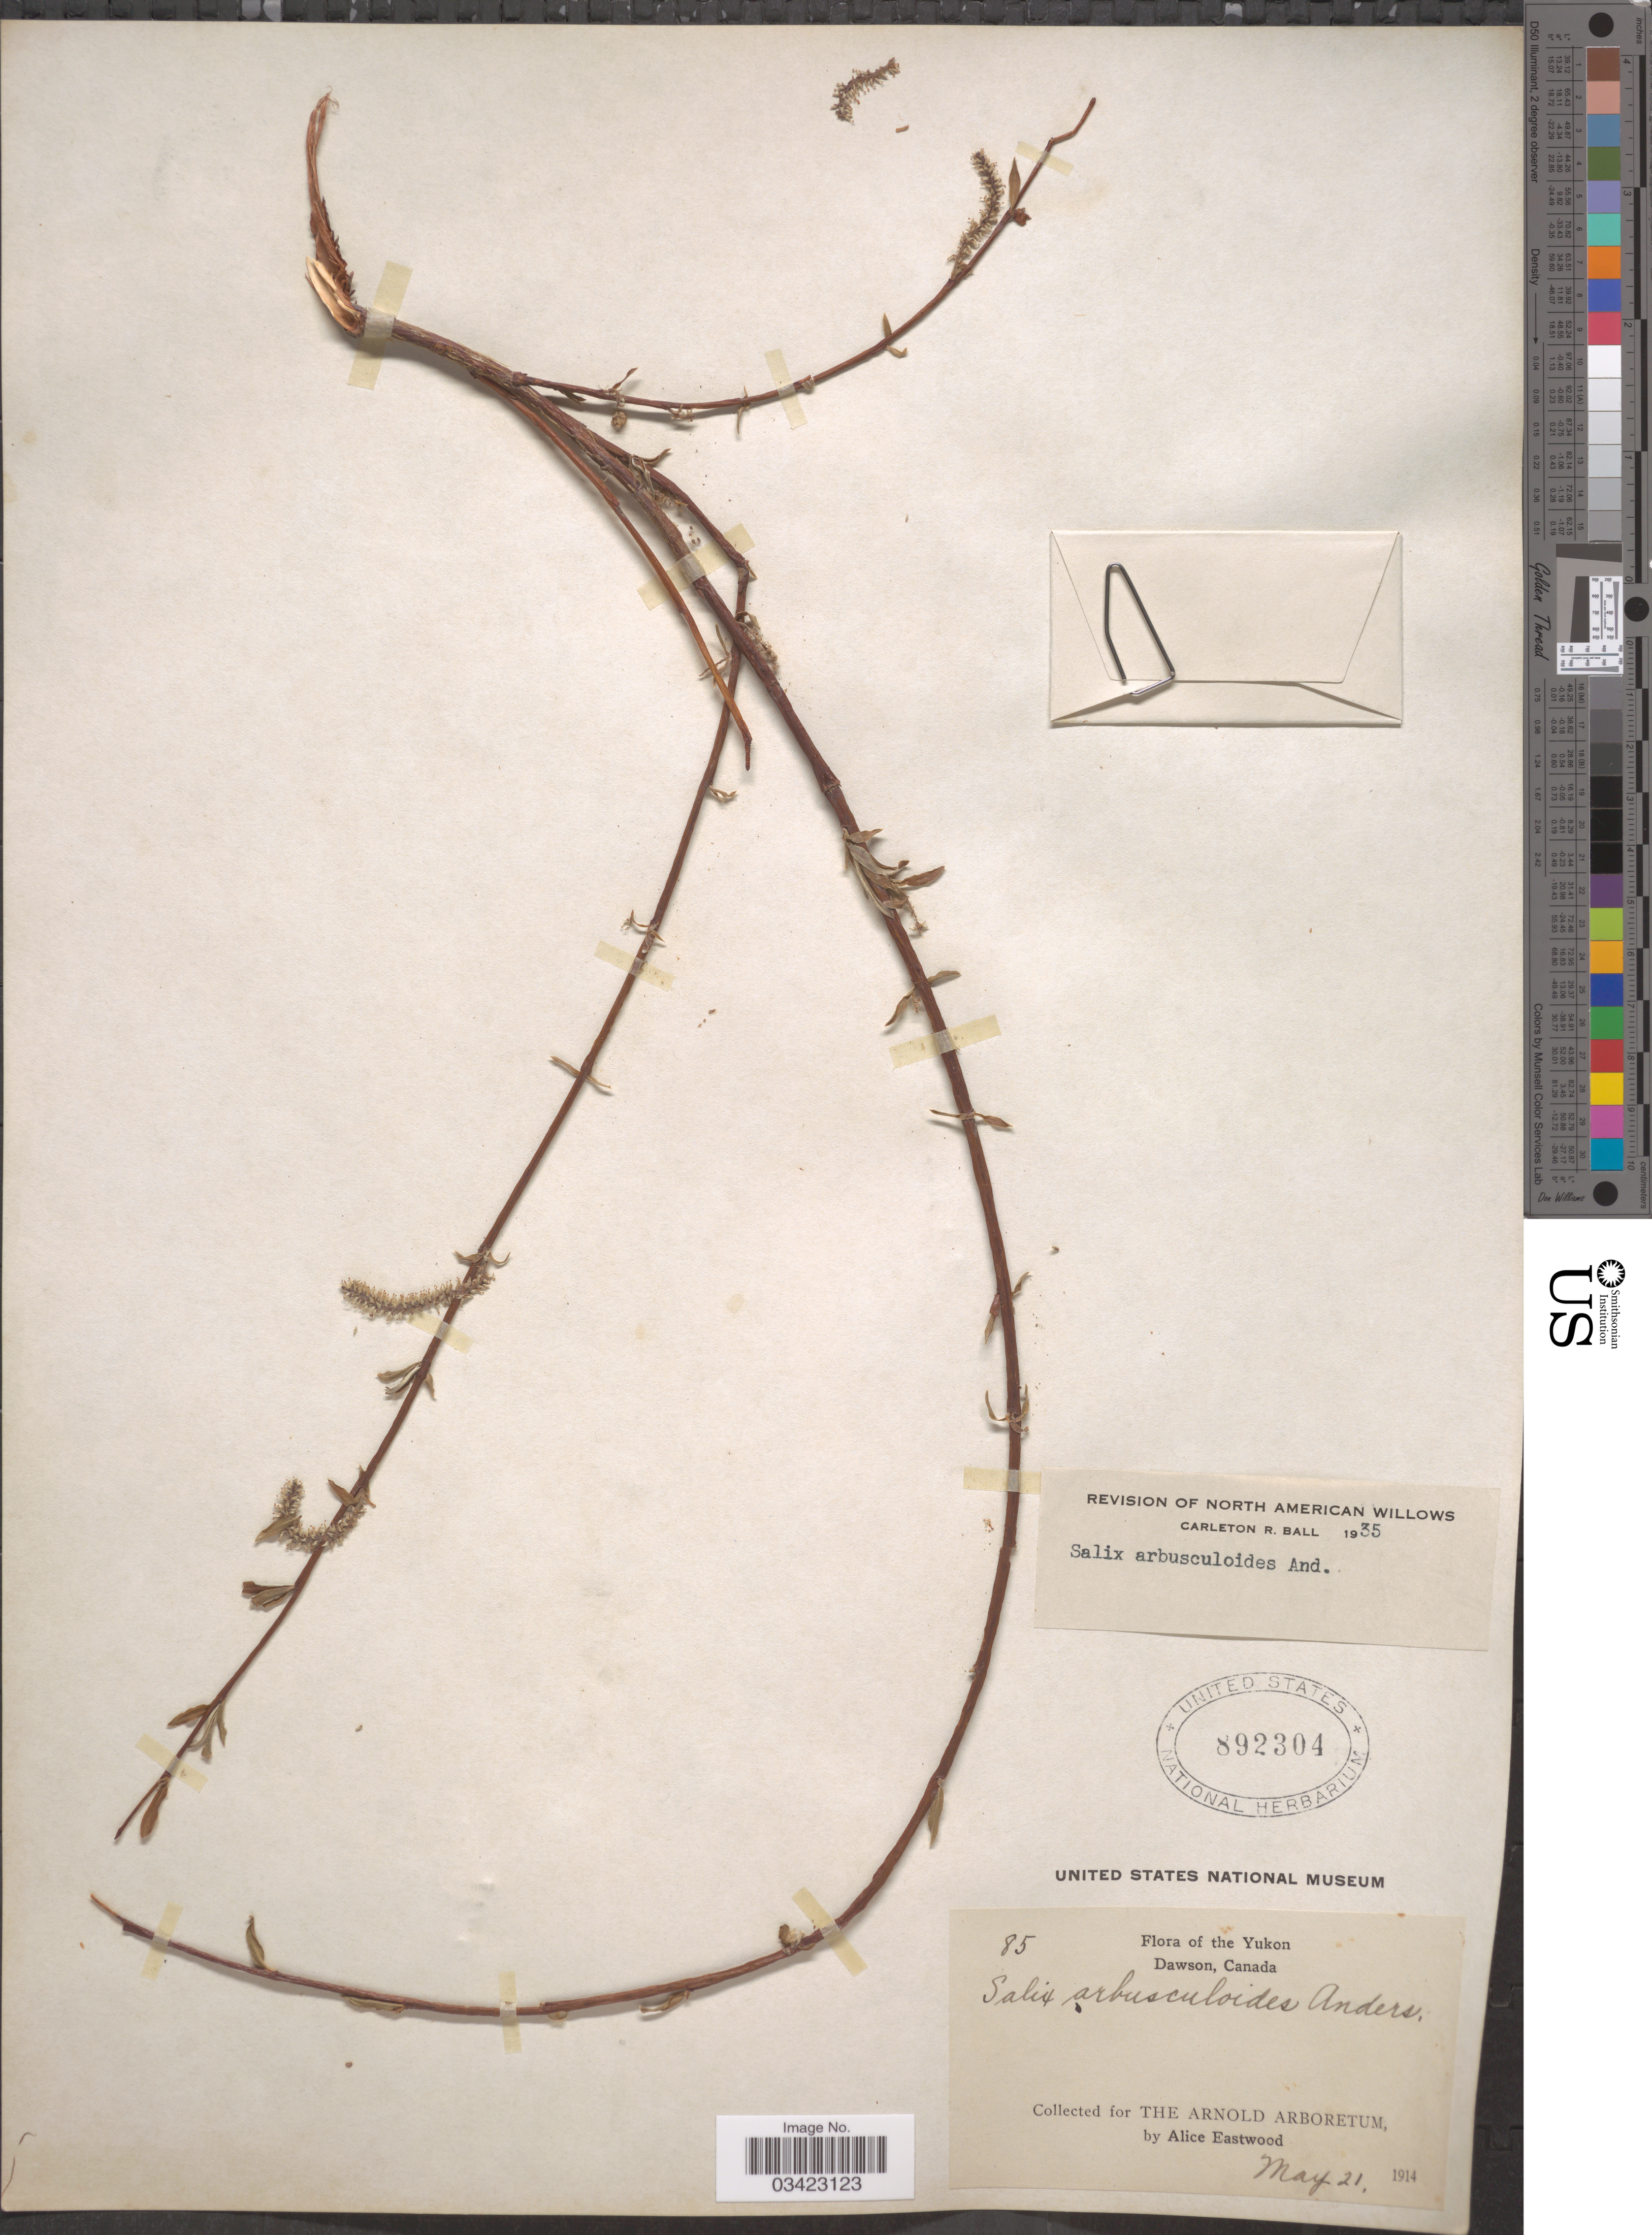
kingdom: Plantae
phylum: Tracheophyta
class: Magnoliopsida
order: Malpighiales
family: Salicaceae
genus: Salix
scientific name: Salix arbusculoides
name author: Andersson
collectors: A. Eastwood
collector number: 85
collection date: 1914-05-21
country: Canada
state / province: Yukon Territory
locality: Yukon. Dawson.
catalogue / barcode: US 892304